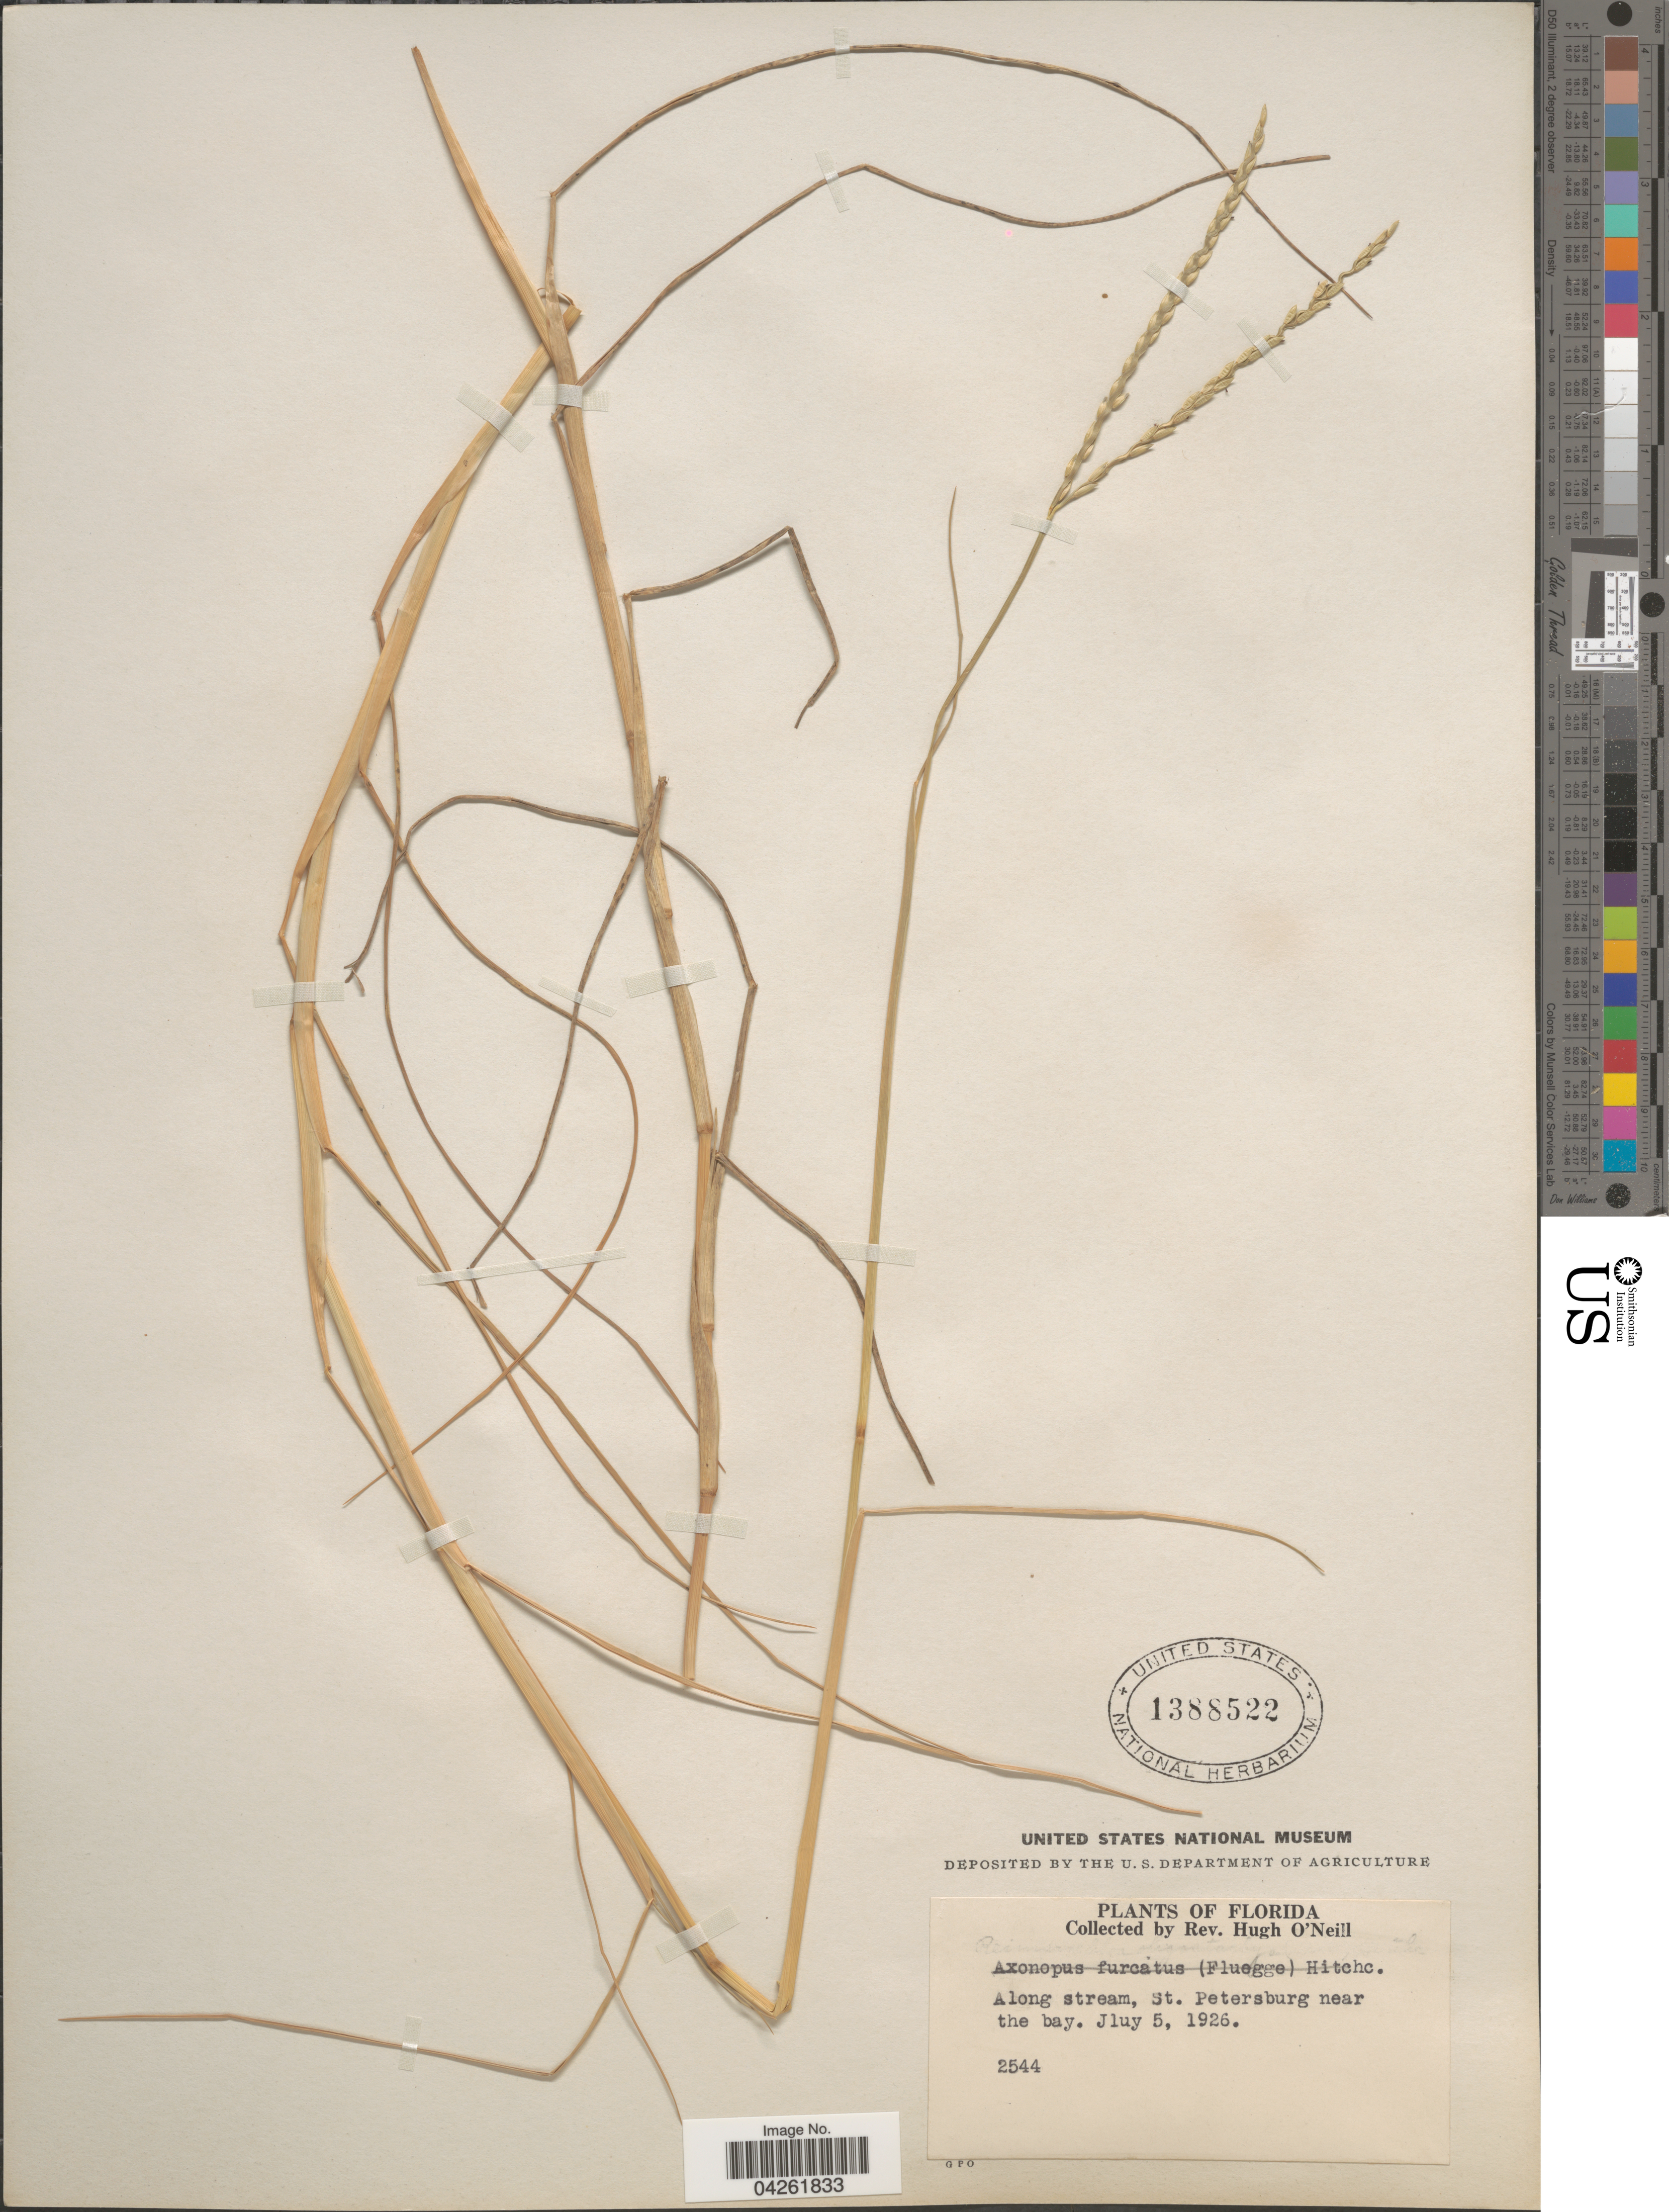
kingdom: Plantae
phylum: Tracheophyta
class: Liliopsida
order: Poales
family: Poaceae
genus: Paspalum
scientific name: Paspalum distichum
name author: L.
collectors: H. O'Neill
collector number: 2544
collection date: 1926-07-05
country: United States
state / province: Florida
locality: Along stream, St. Petersburg near the bay.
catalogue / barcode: US 1388522